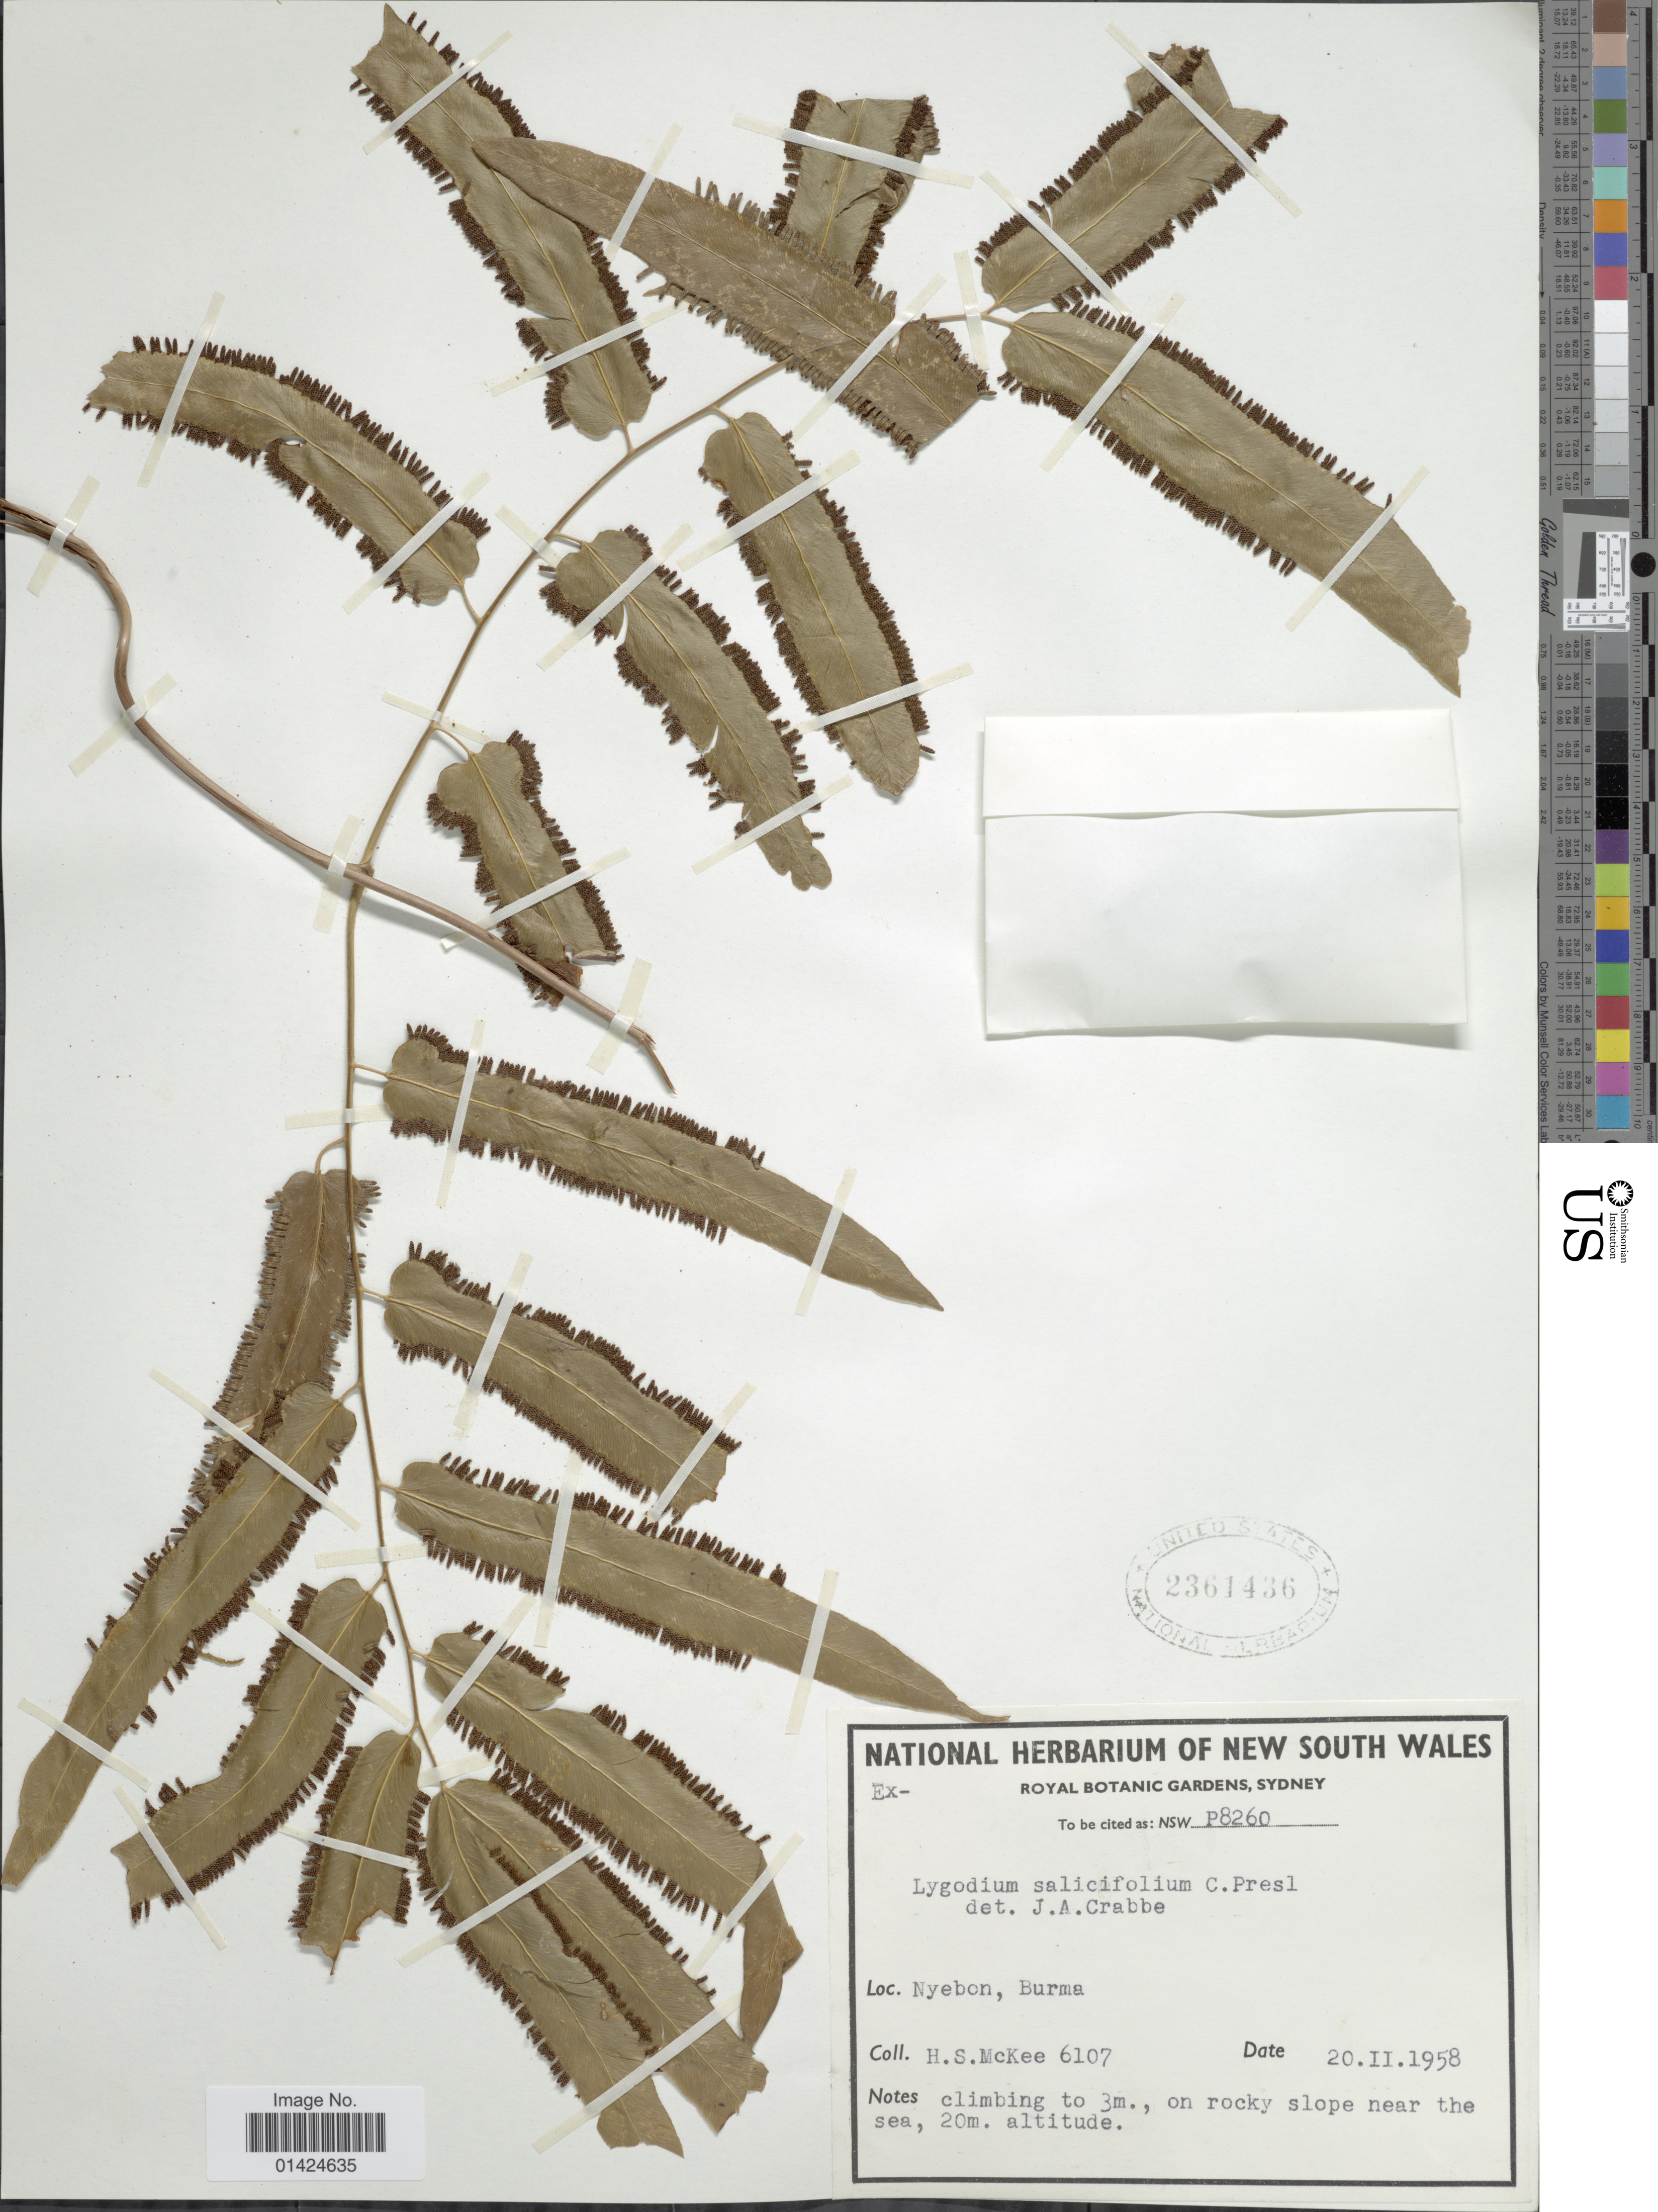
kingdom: Plantae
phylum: Tracheophyta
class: Polypodiopsida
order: Schizaeales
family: Lygodiaceae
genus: Lygodium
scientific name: Lygodium sailcifolium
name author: C. Presl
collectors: H. S. McKee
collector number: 6107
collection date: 1958-02-20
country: Myanmar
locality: Nyebon, Burma.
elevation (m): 20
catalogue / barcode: US 2361436